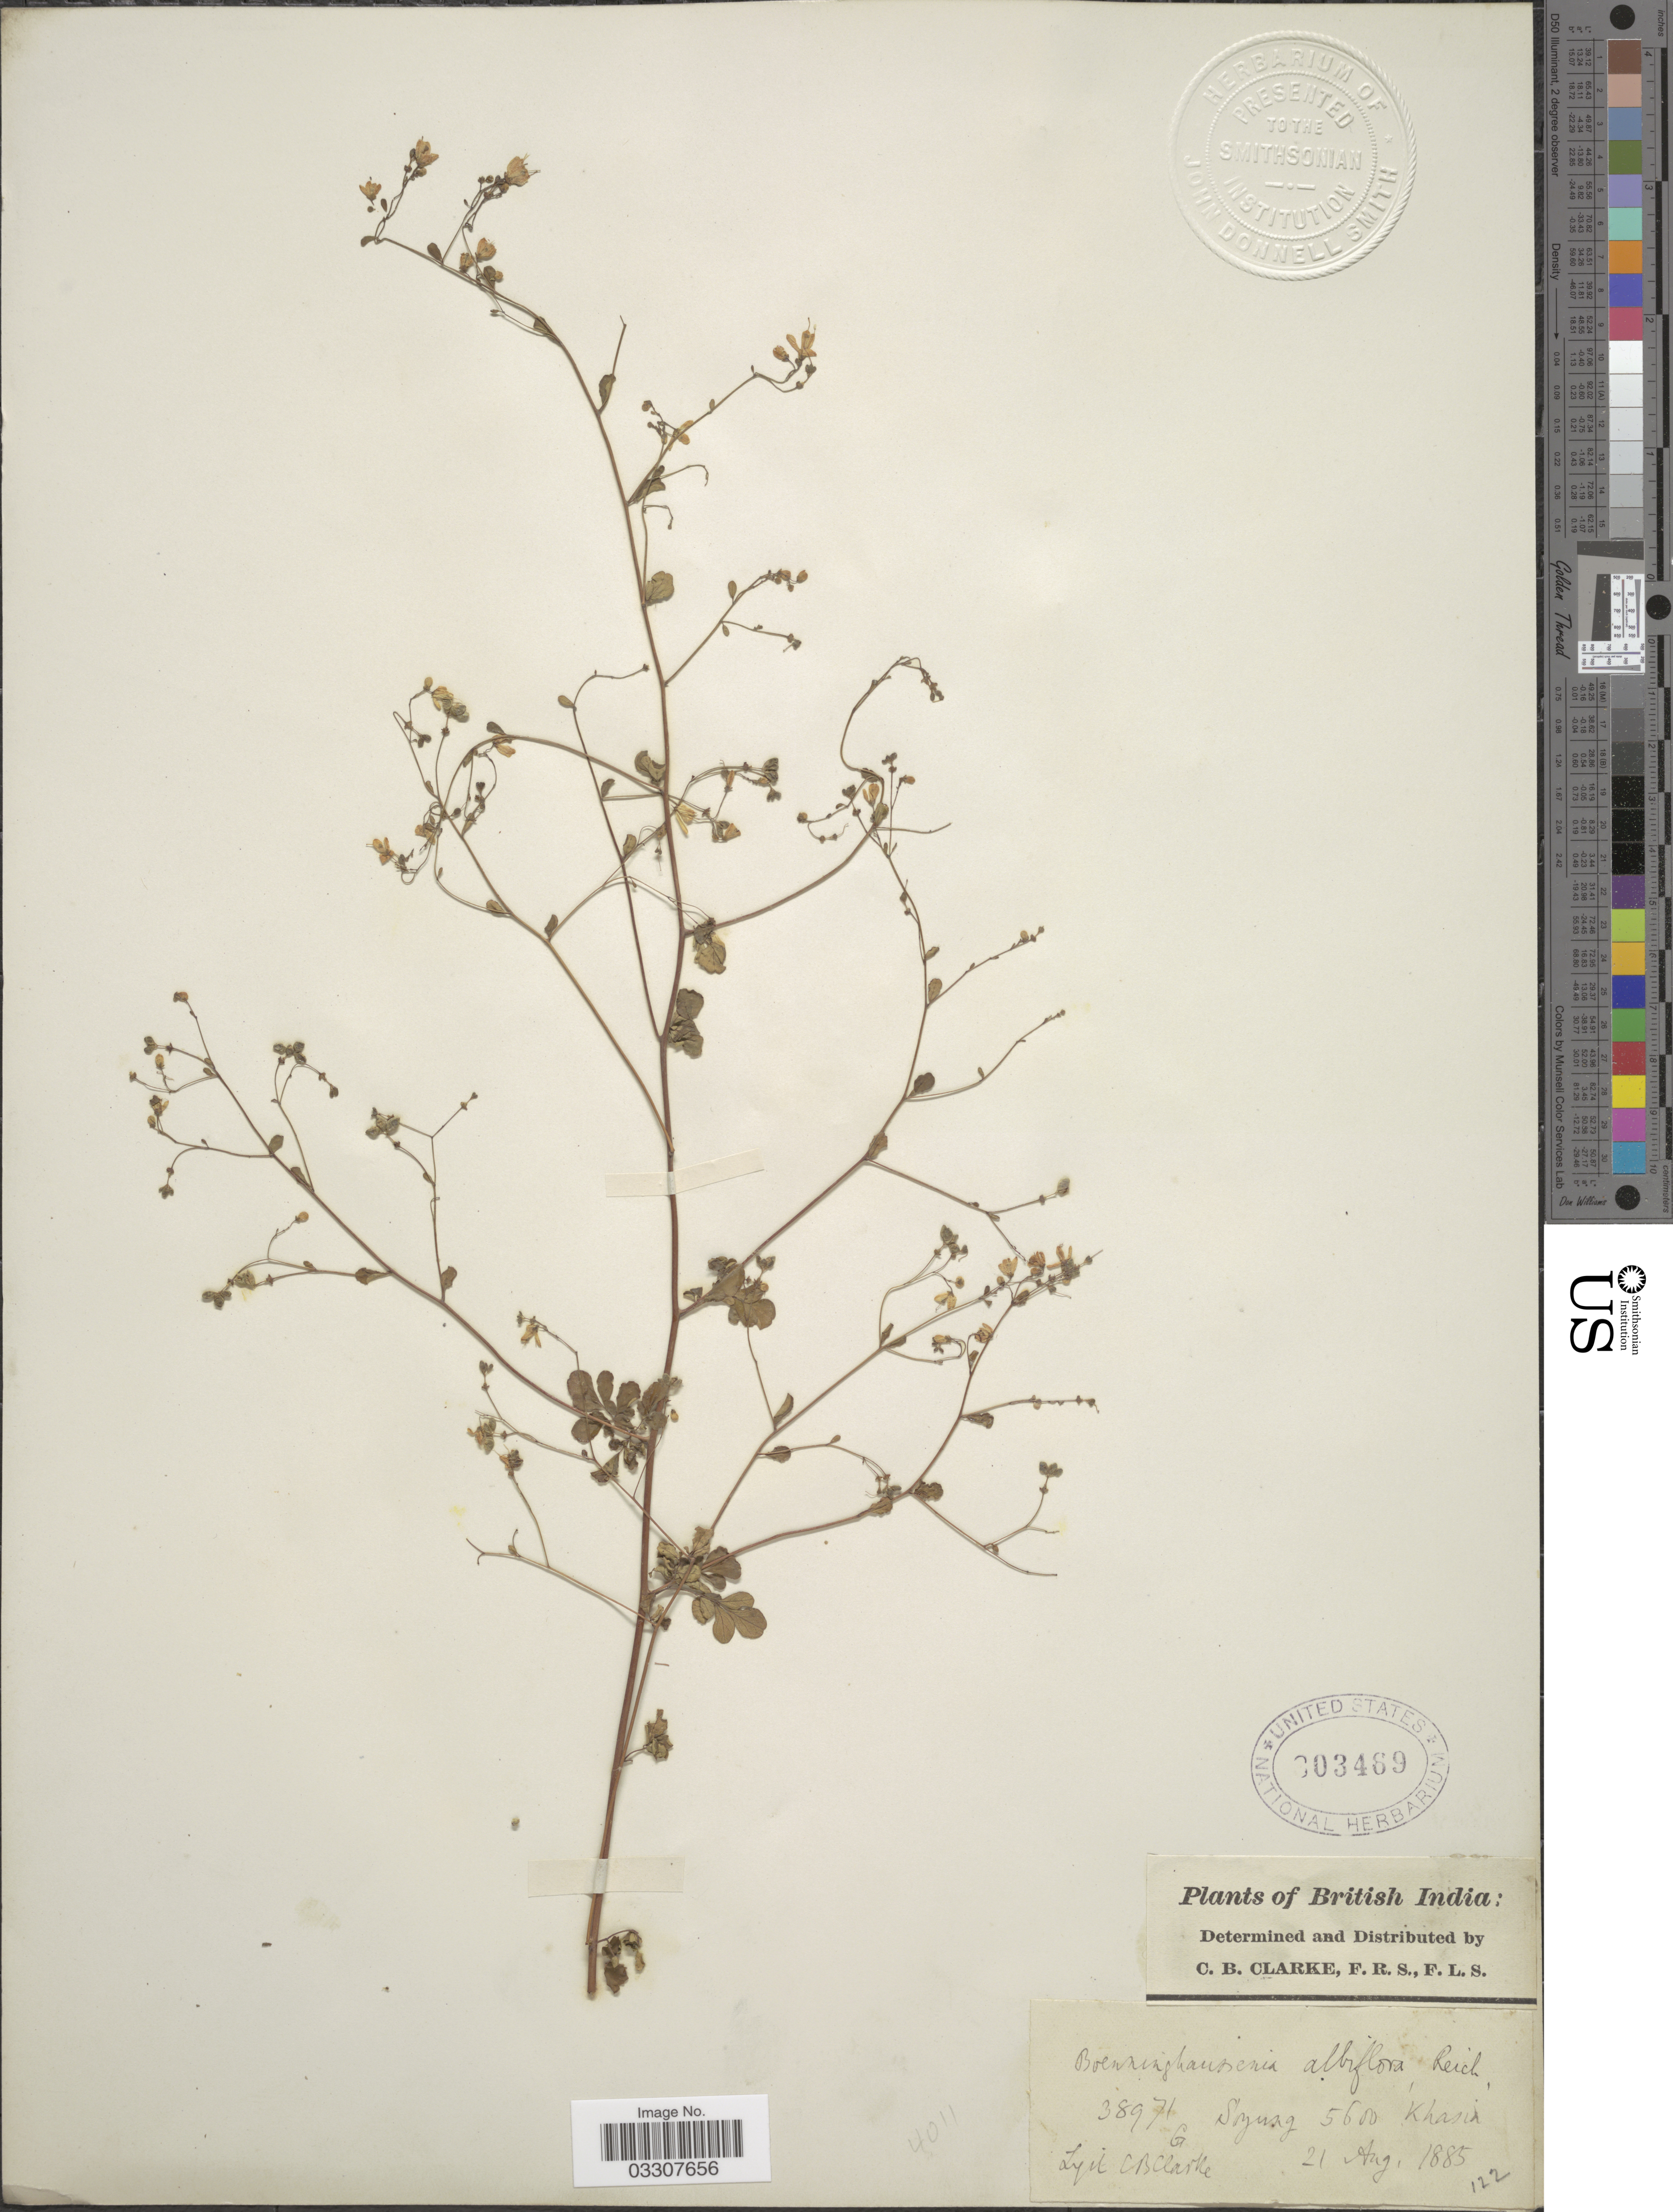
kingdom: Plantae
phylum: Tracheophyta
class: Magnoliopsida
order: Sapindales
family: Rutaceae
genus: Boenninghausenia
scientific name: Boenninghausenia albiflora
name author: (Hook.) Meisn.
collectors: C. B. Clarke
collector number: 38971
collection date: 1885-08-21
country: India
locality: British India. Soyung, Khasia.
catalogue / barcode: US 803469